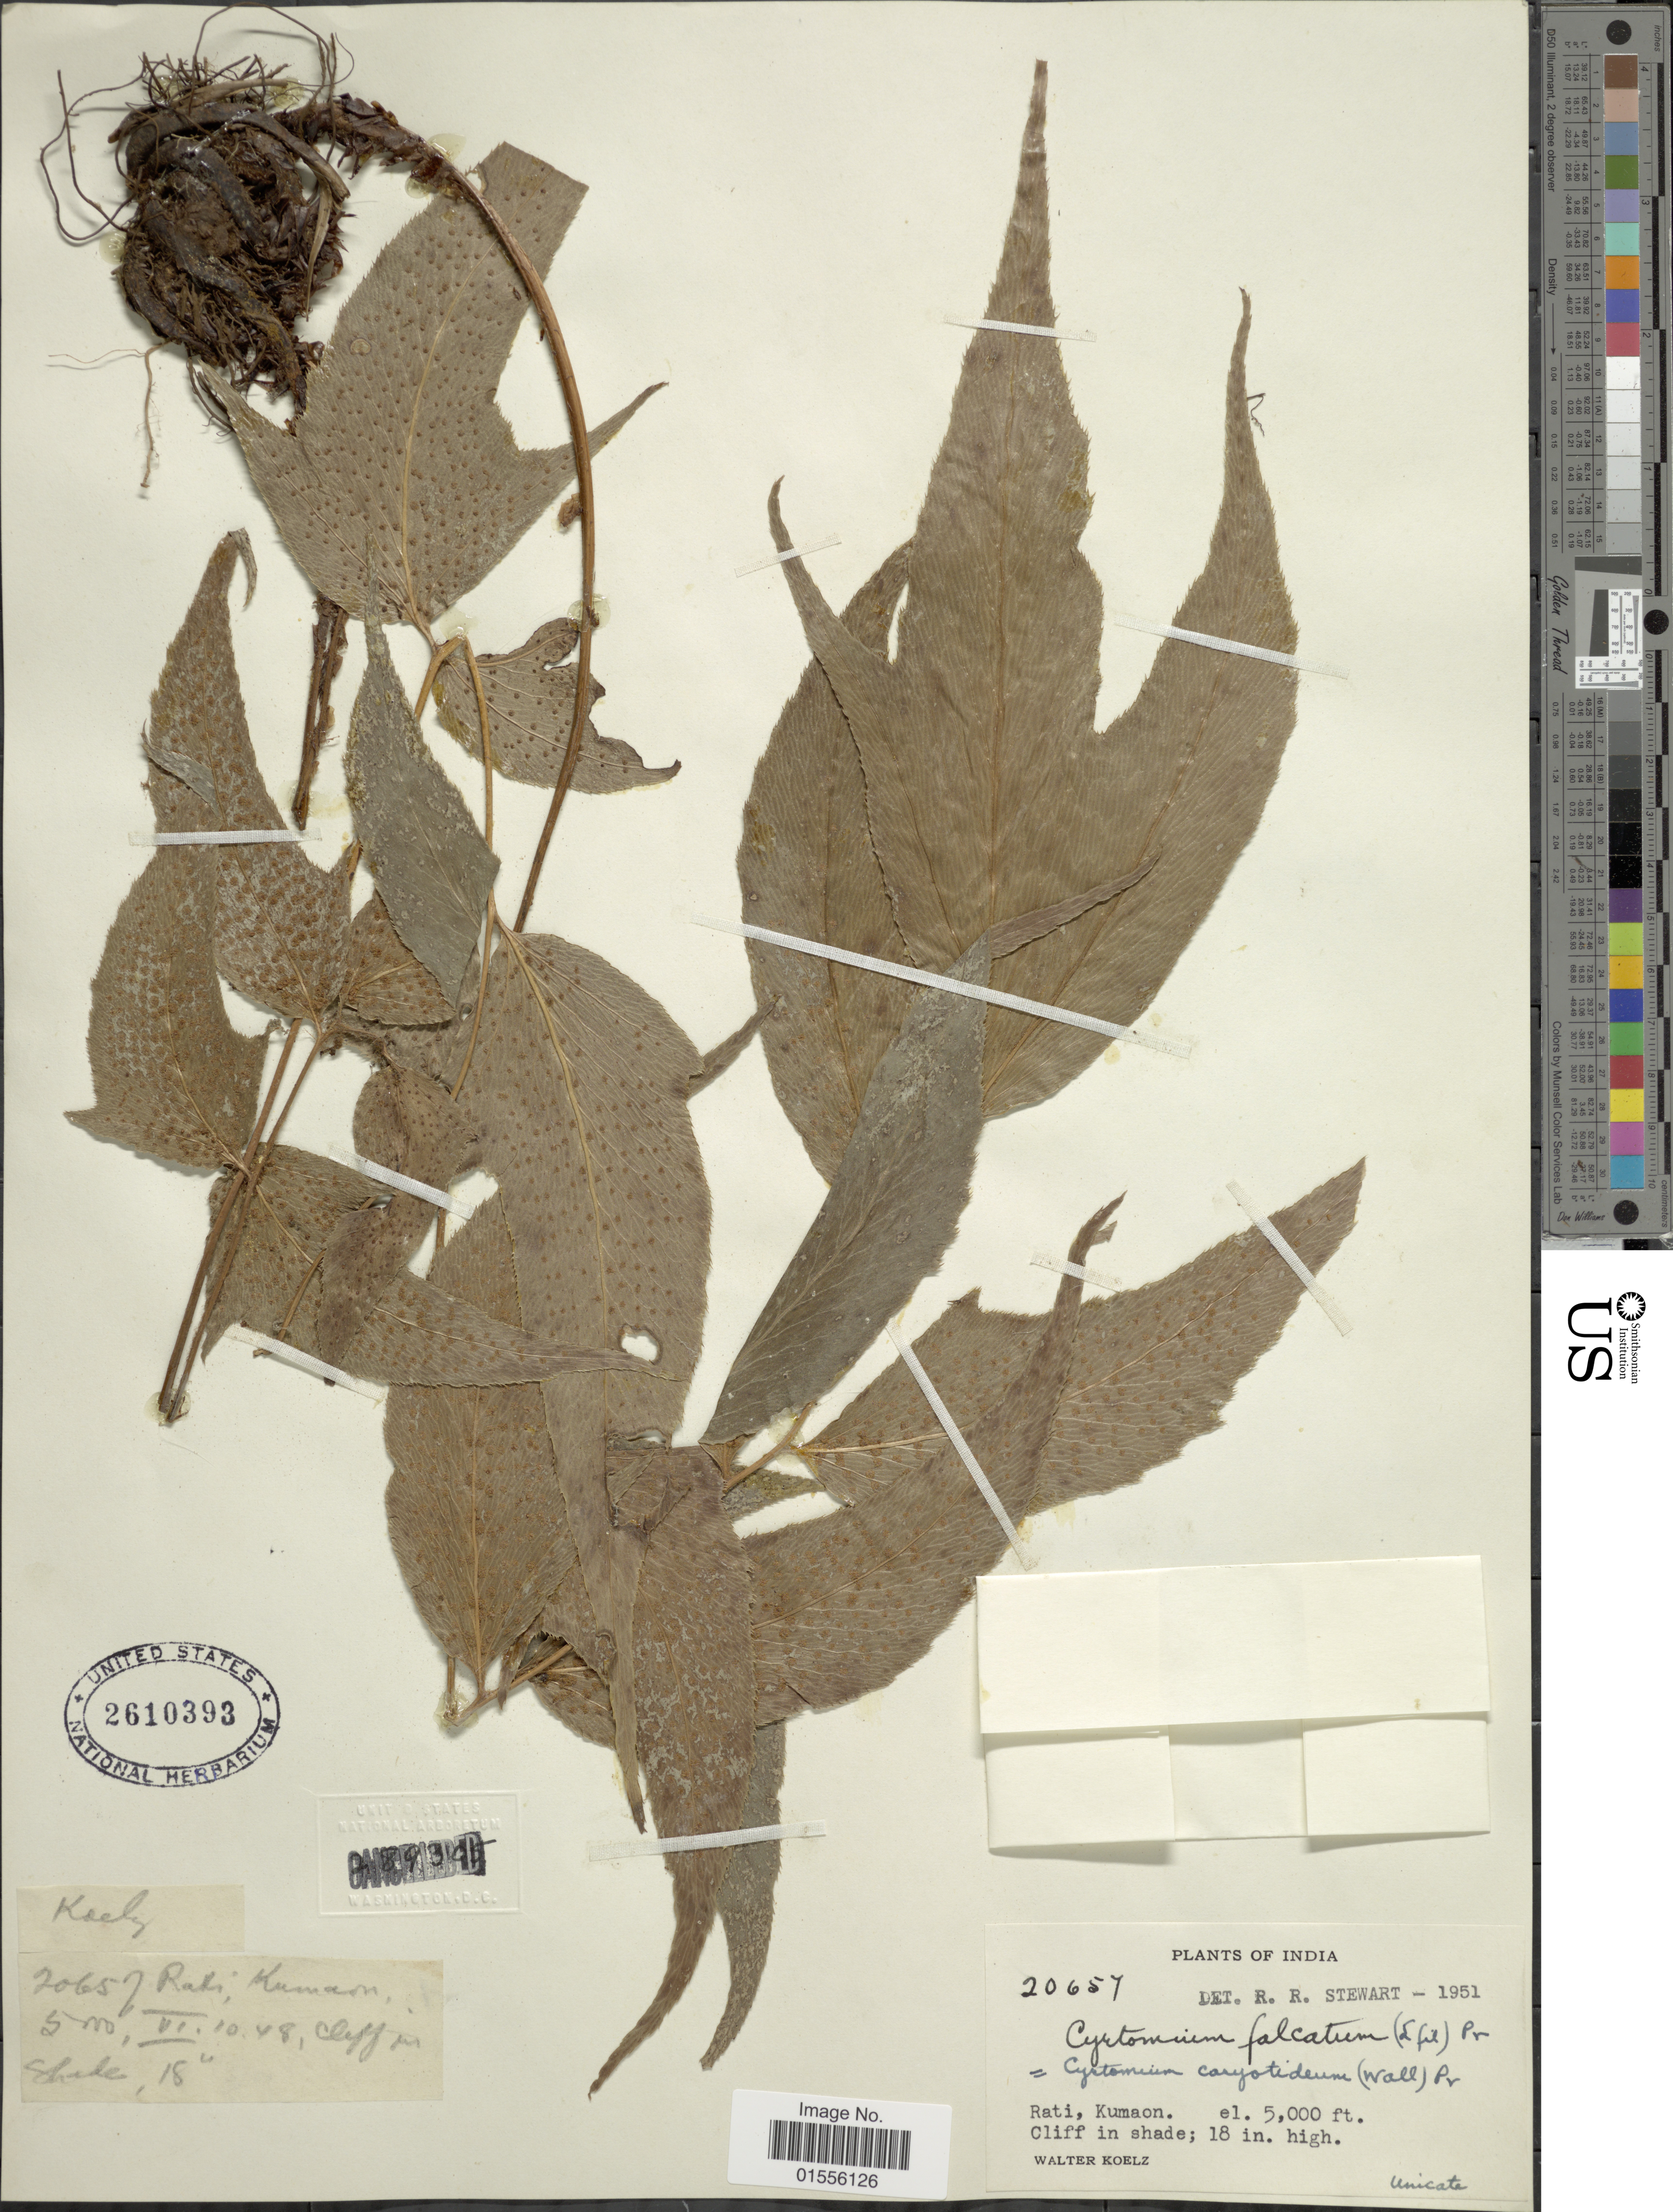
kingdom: Plantae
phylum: Tracheophyta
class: Polypodiopsida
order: Polypodiales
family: Dryopteridaceae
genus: Cyrtomium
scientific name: Cyrtomium caryotideum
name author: (Wall. ex Hook. & Grev.) C. Presl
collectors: W. N. Koelz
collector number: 20657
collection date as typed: Transcribed d/m/y: 10/6/48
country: India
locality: Rati, Kumaon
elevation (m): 1524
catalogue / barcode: US 2610393